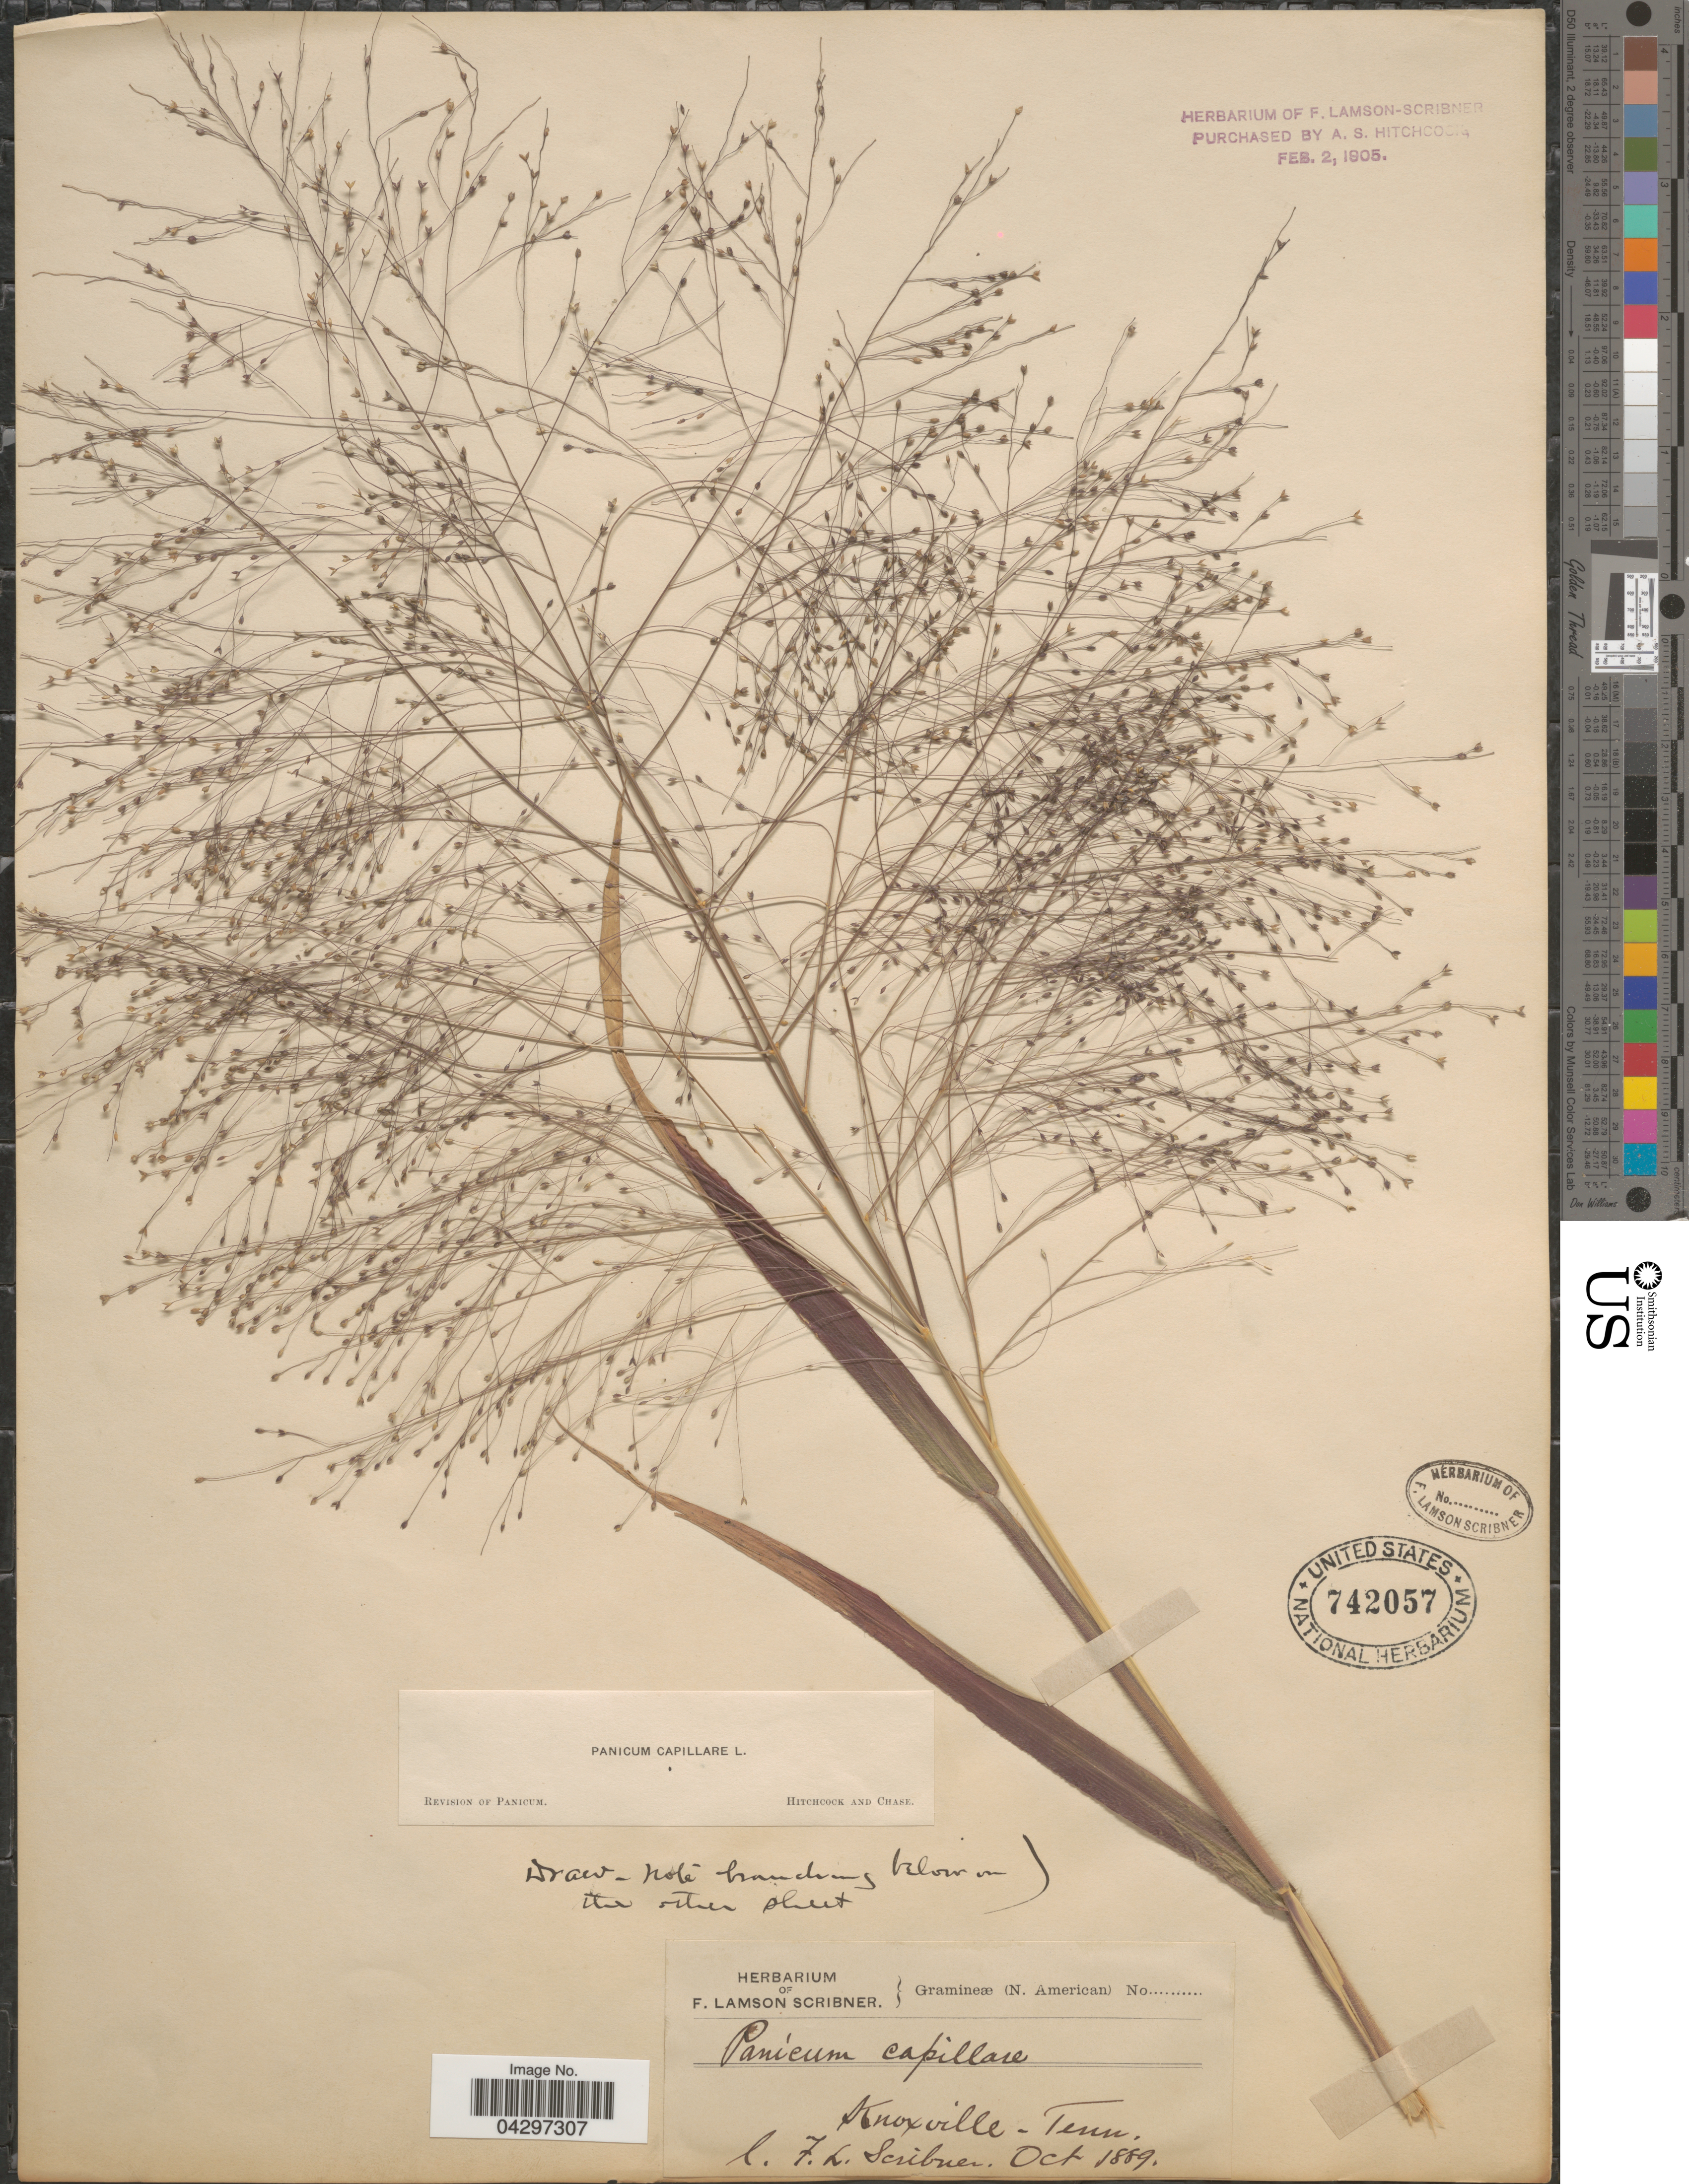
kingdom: Plantae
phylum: Tracheophyta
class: Liliopsida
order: Poales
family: Poaceae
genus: Panicum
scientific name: Panicum capillare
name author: L.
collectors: F. L. Scribner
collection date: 1889-10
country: United States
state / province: Tennessee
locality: Knoxville.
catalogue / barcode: US 742057